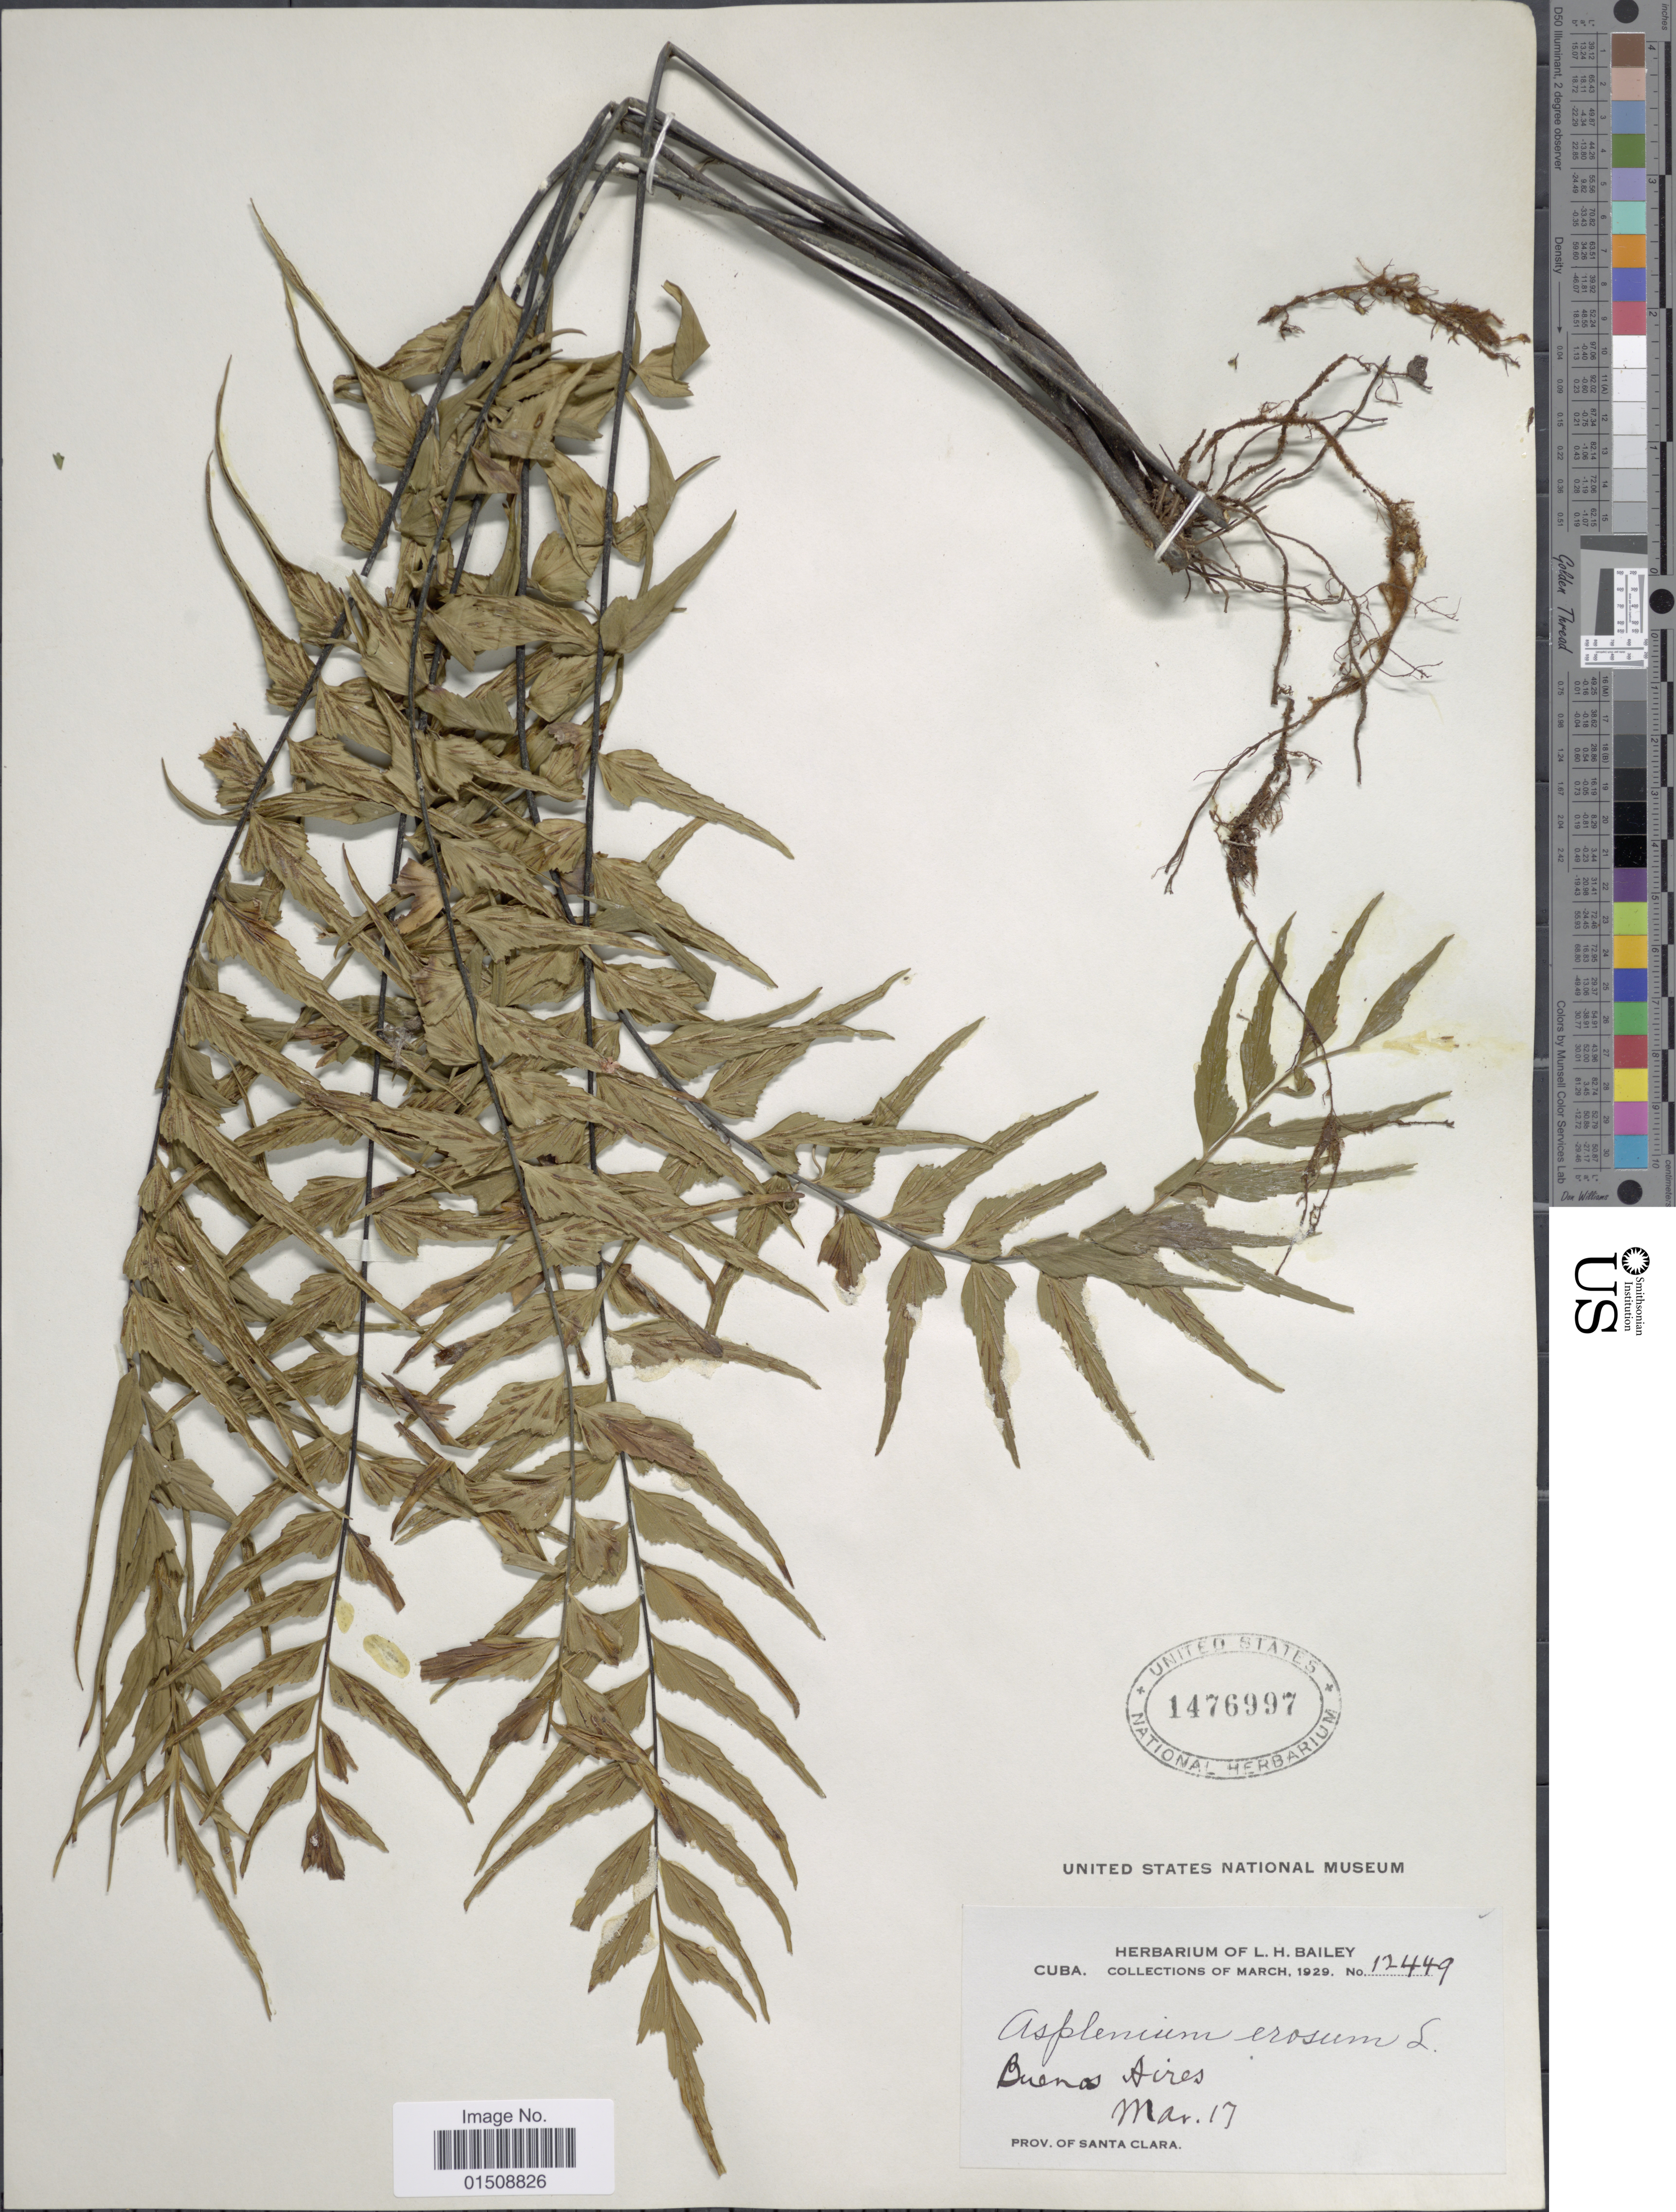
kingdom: Plantae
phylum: Tracheophyta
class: Polypodiopsida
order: Polypodiales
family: Aspleniaceae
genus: Asplenium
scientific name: Asplenium erosum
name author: L.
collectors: ex Herb. L.H. Bailey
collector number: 12449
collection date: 1929-03-17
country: Cuba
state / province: Las Villas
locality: Buenos Aires, Prov. of Santa Clara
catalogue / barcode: US 1476997